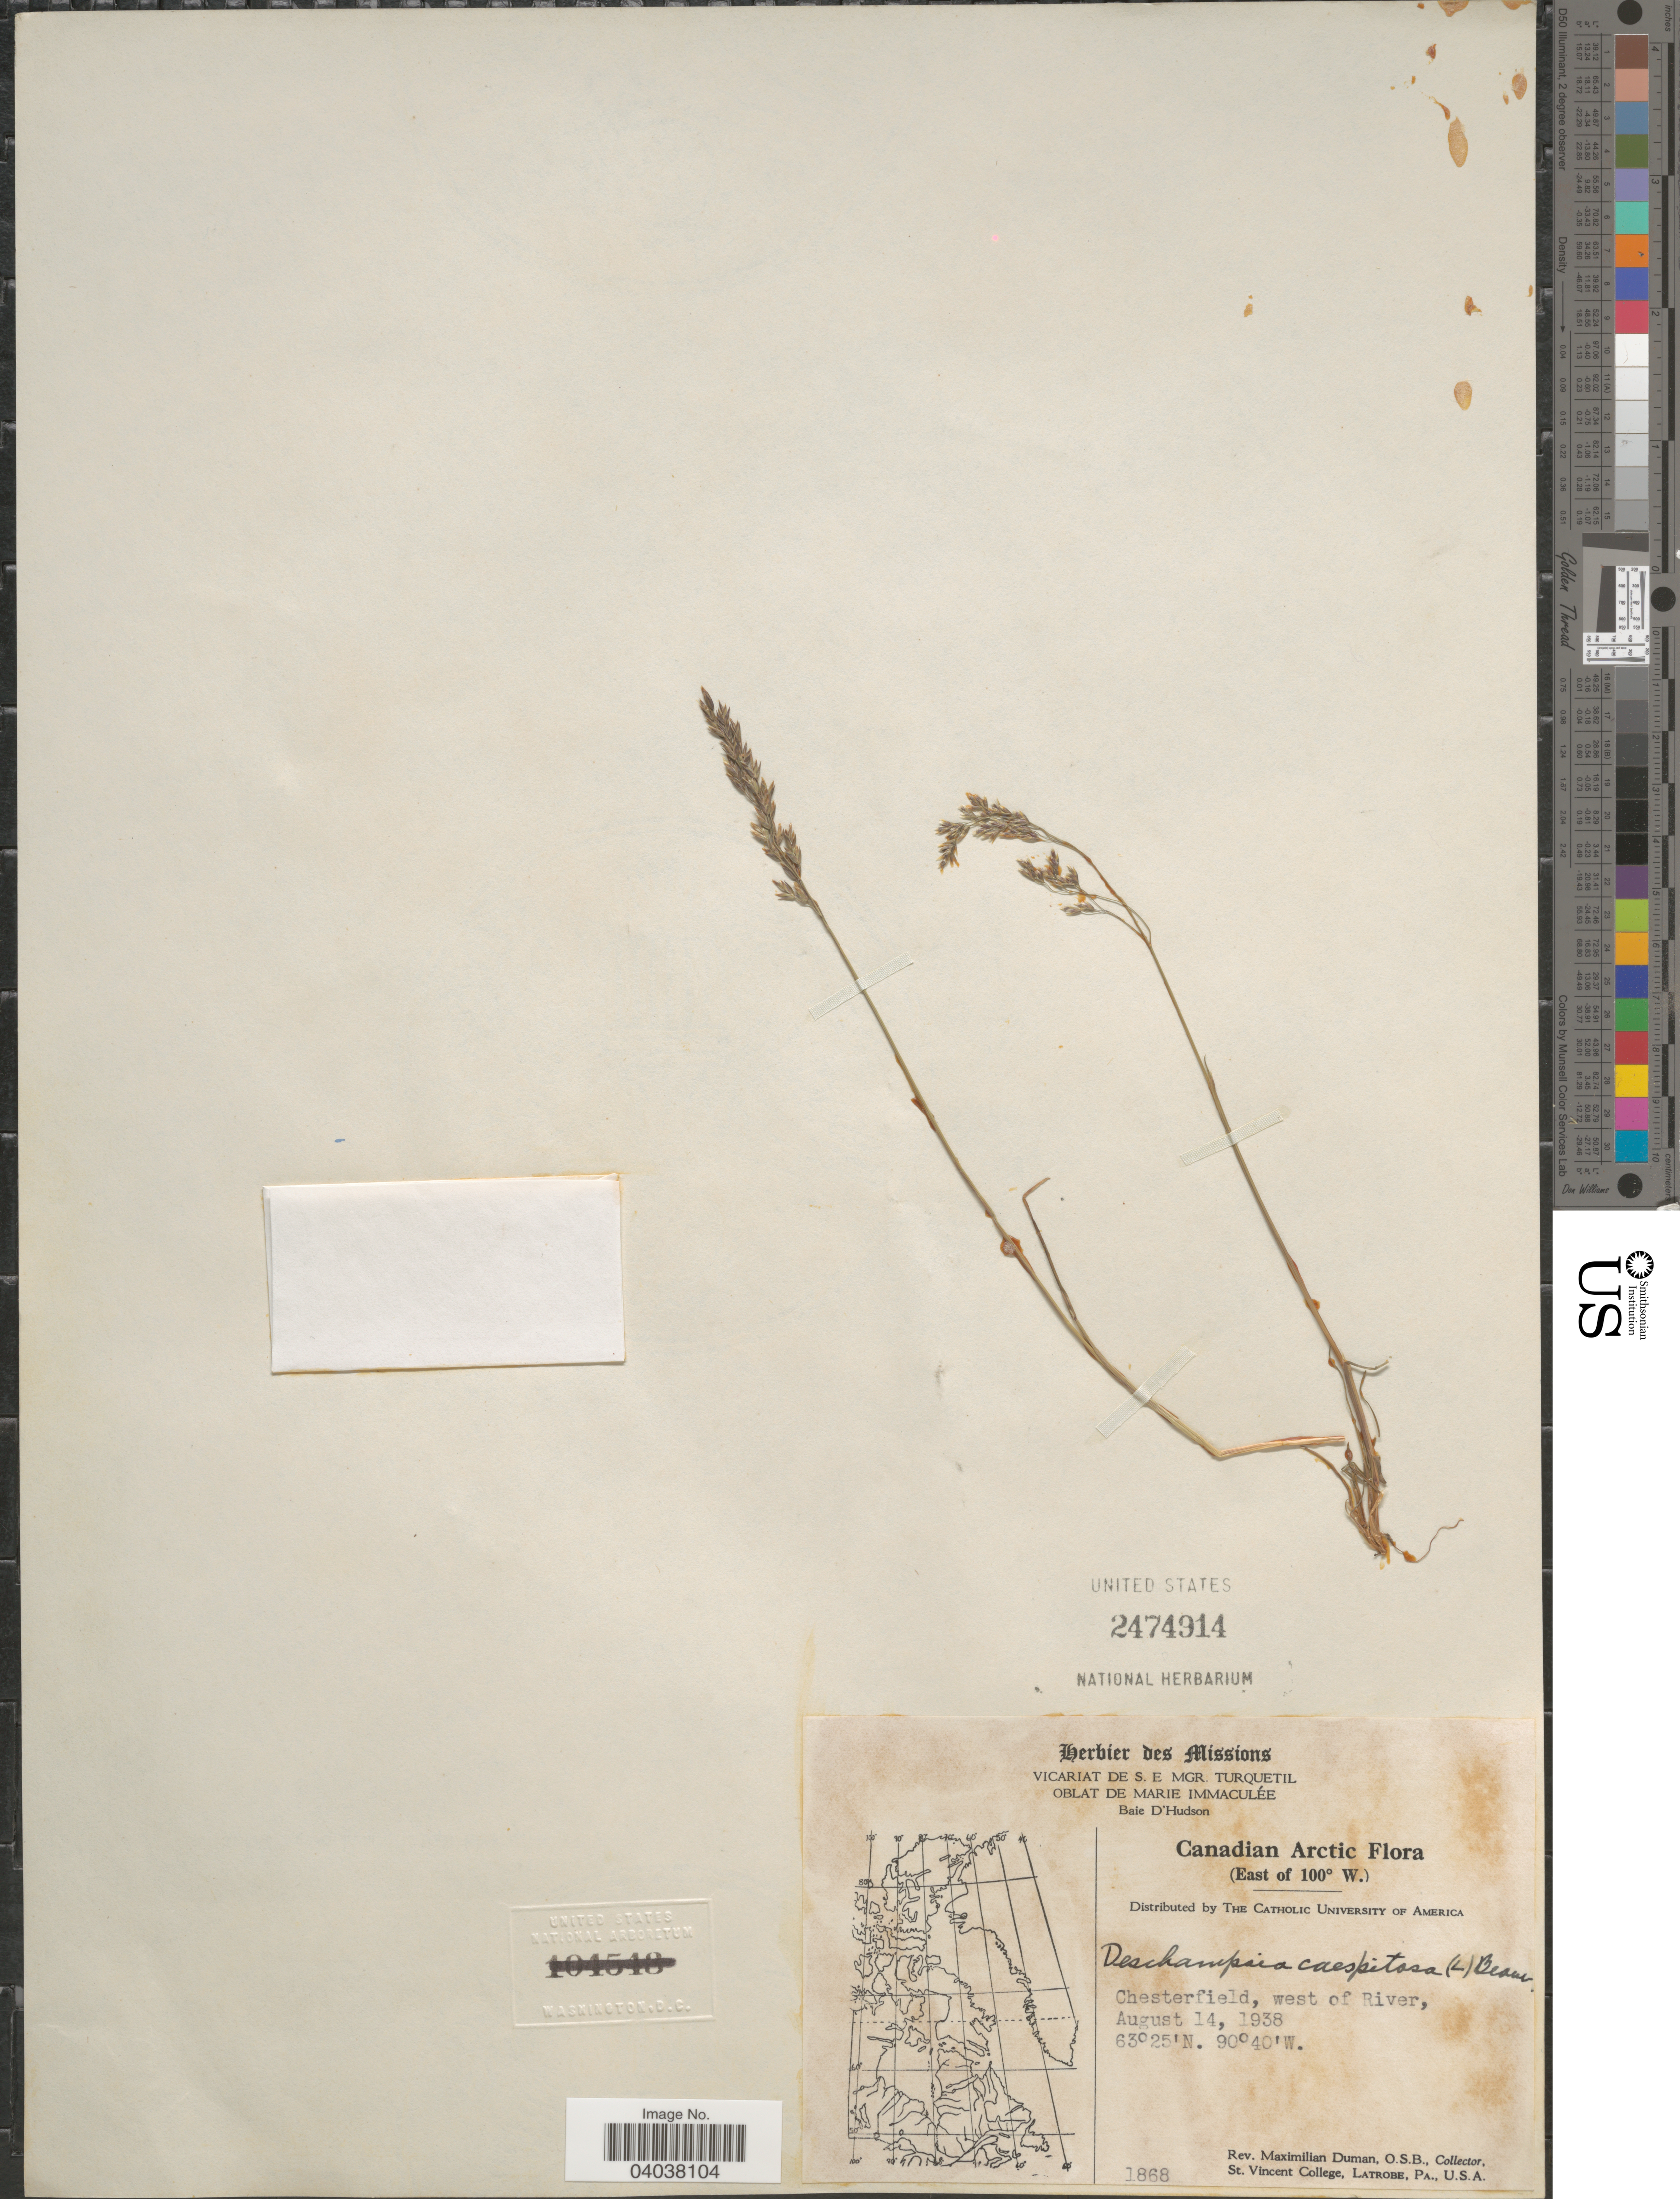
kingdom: Plantae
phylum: Tracheophyta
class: Liliopsida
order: Poales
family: Poaceae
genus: Deschampsia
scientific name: Deschampsia cespitosa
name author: (L.) P. Beauv.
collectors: M. Duman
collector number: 1868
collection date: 1938-08-14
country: Canada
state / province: Nunavut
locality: Canadian Arctic. (East of 100° W.). Chesterfield, west of River.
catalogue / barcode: US 2474914